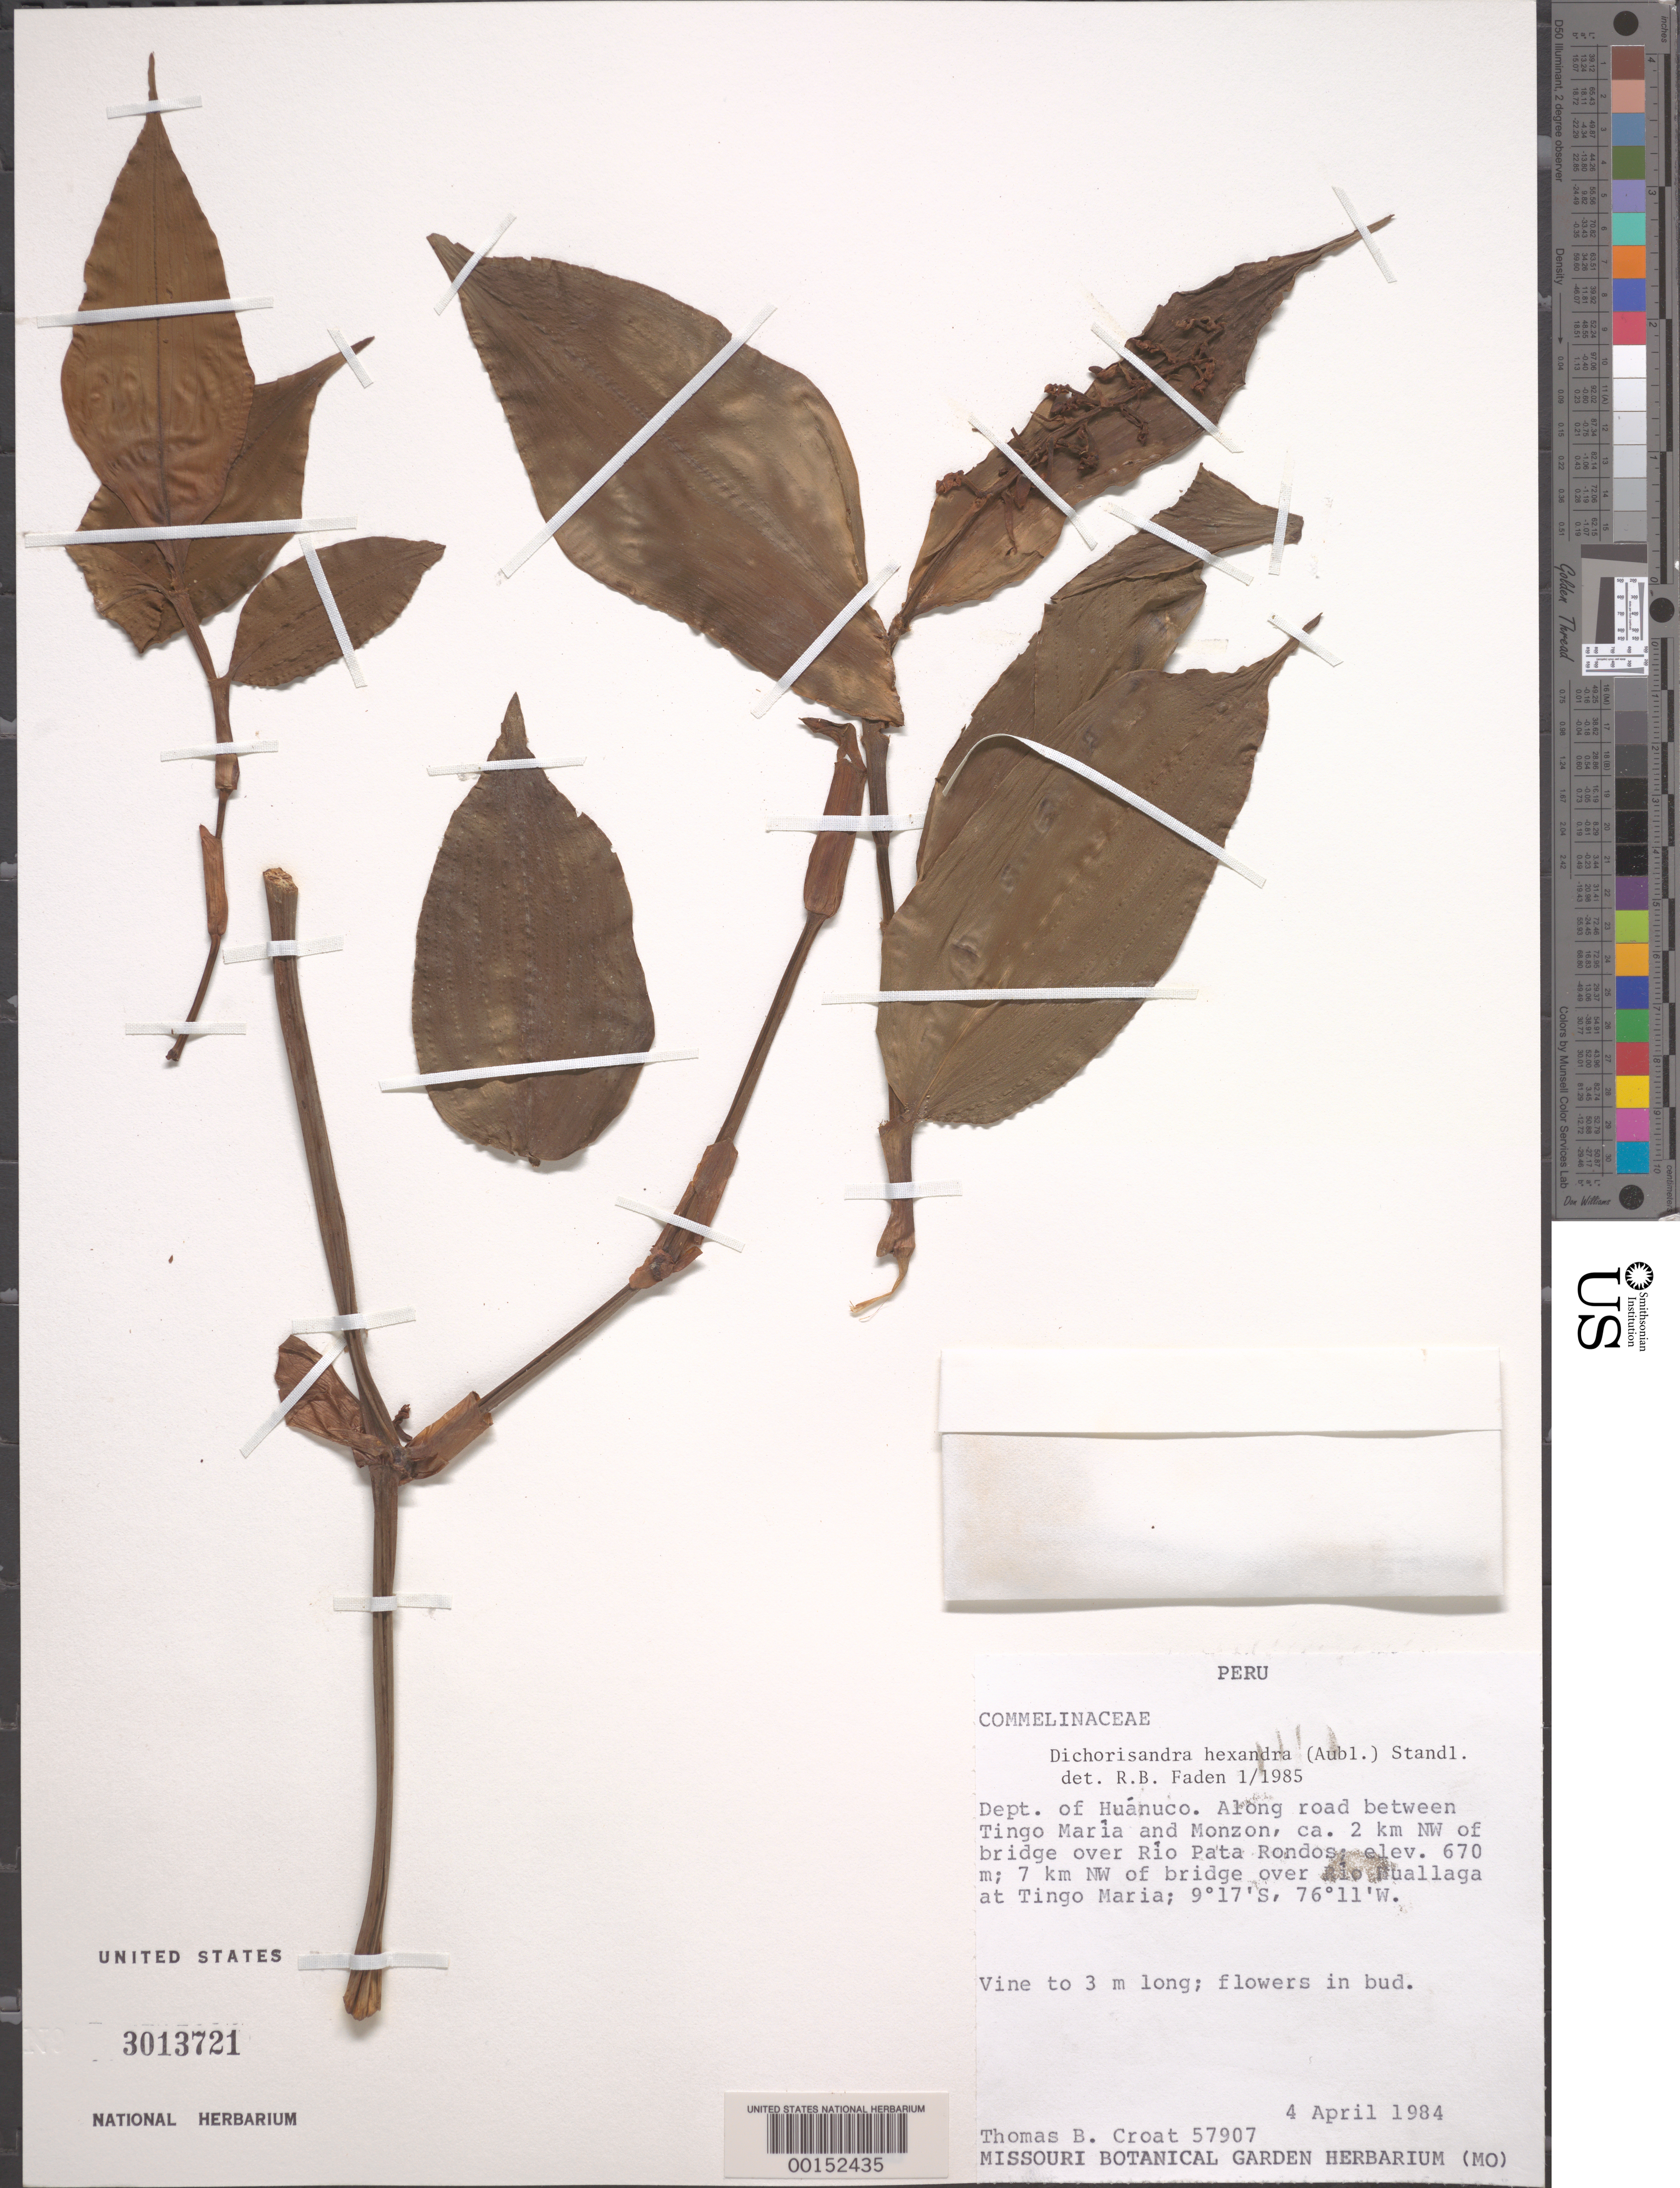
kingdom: Plantae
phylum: Tracheophyta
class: Liliopsida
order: Commelinales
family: Commelinaceae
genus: Dichorisandra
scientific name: Dichorisandra hexandra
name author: (Aubl.) Standl.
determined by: Faden, Robert B., (US), Smithsonian Institution - National Museum of Natural History (UNITED STATES)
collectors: T. B. Croat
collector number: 57907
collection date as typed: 04 Apr 1984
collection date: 1984-04-04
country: Peru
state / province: Huánuco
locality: road between Tingo María and Monzón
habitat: Roadside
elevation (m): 670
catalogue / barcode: US 3013721